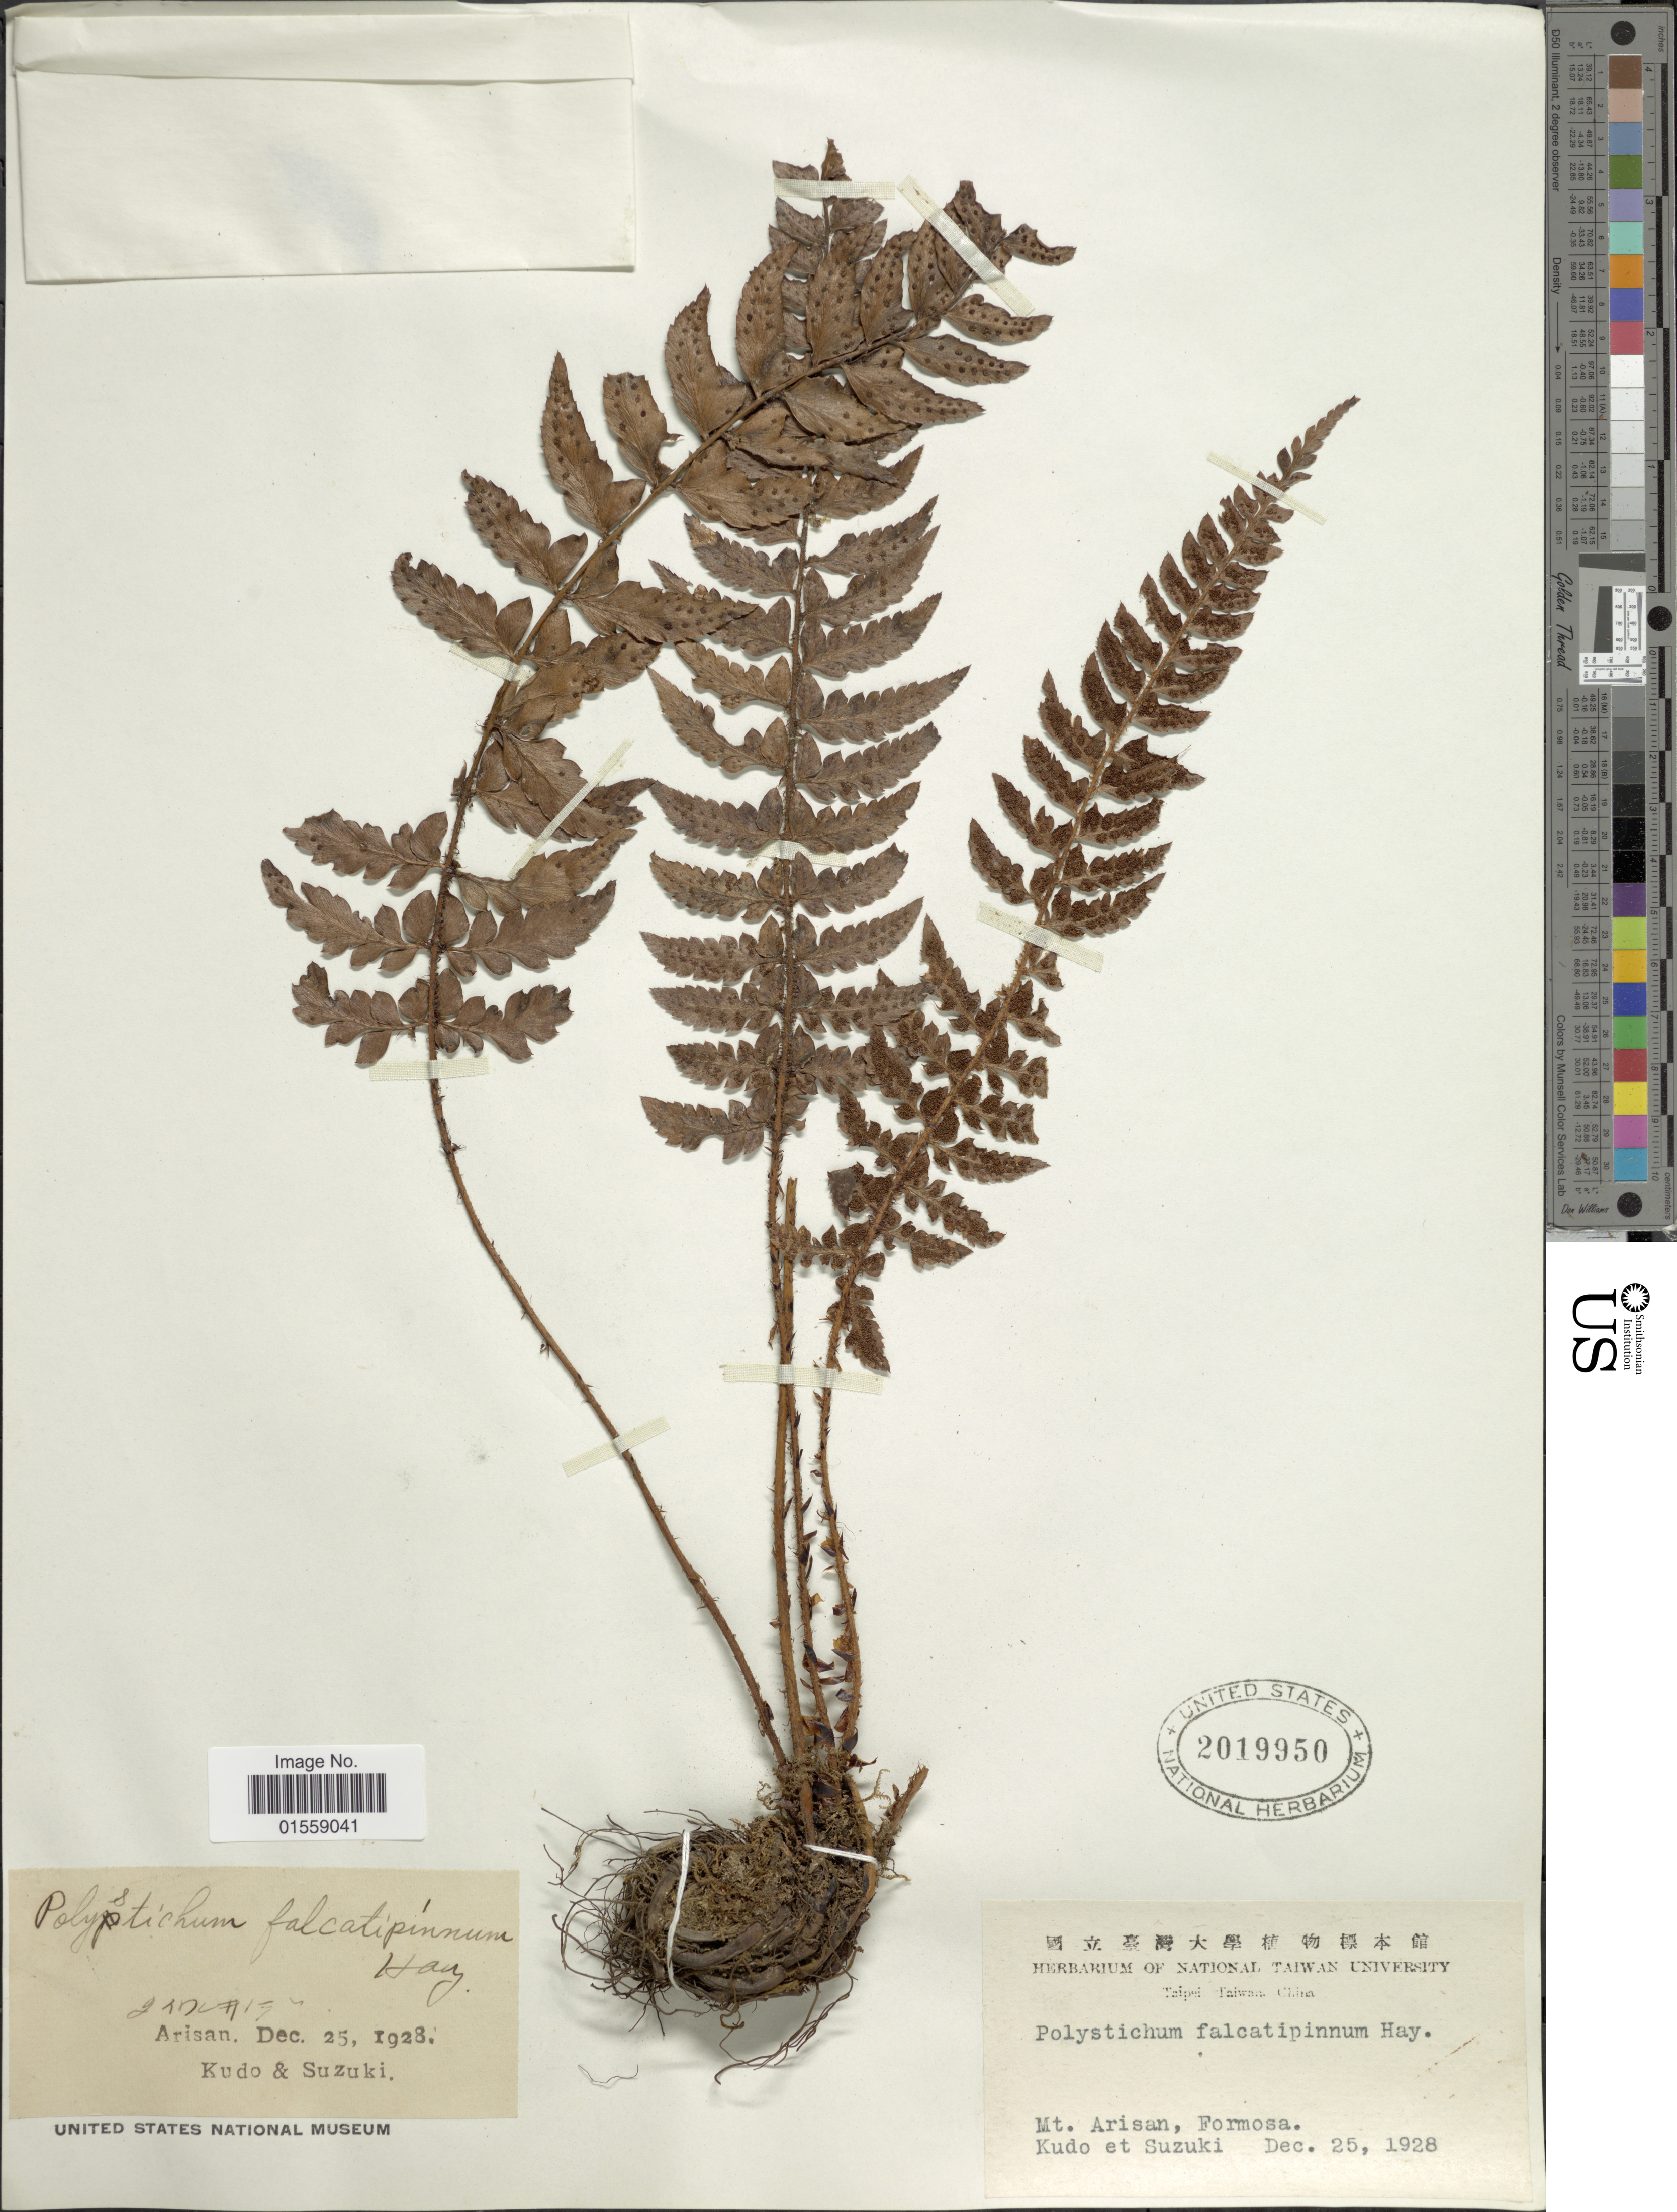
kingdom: Plantae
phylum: Tracheophyta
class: Polypodiopsida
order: Polypodiales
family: Dryopteridaceae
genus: Polystichum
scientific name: Polystichum falcatipinnum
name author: Hayata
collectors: Kudo & Suzuki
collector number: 210419*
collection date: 1928-12-25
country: Taiwan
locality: Mt. Arisan, Formosa.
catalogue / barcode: US 2019950